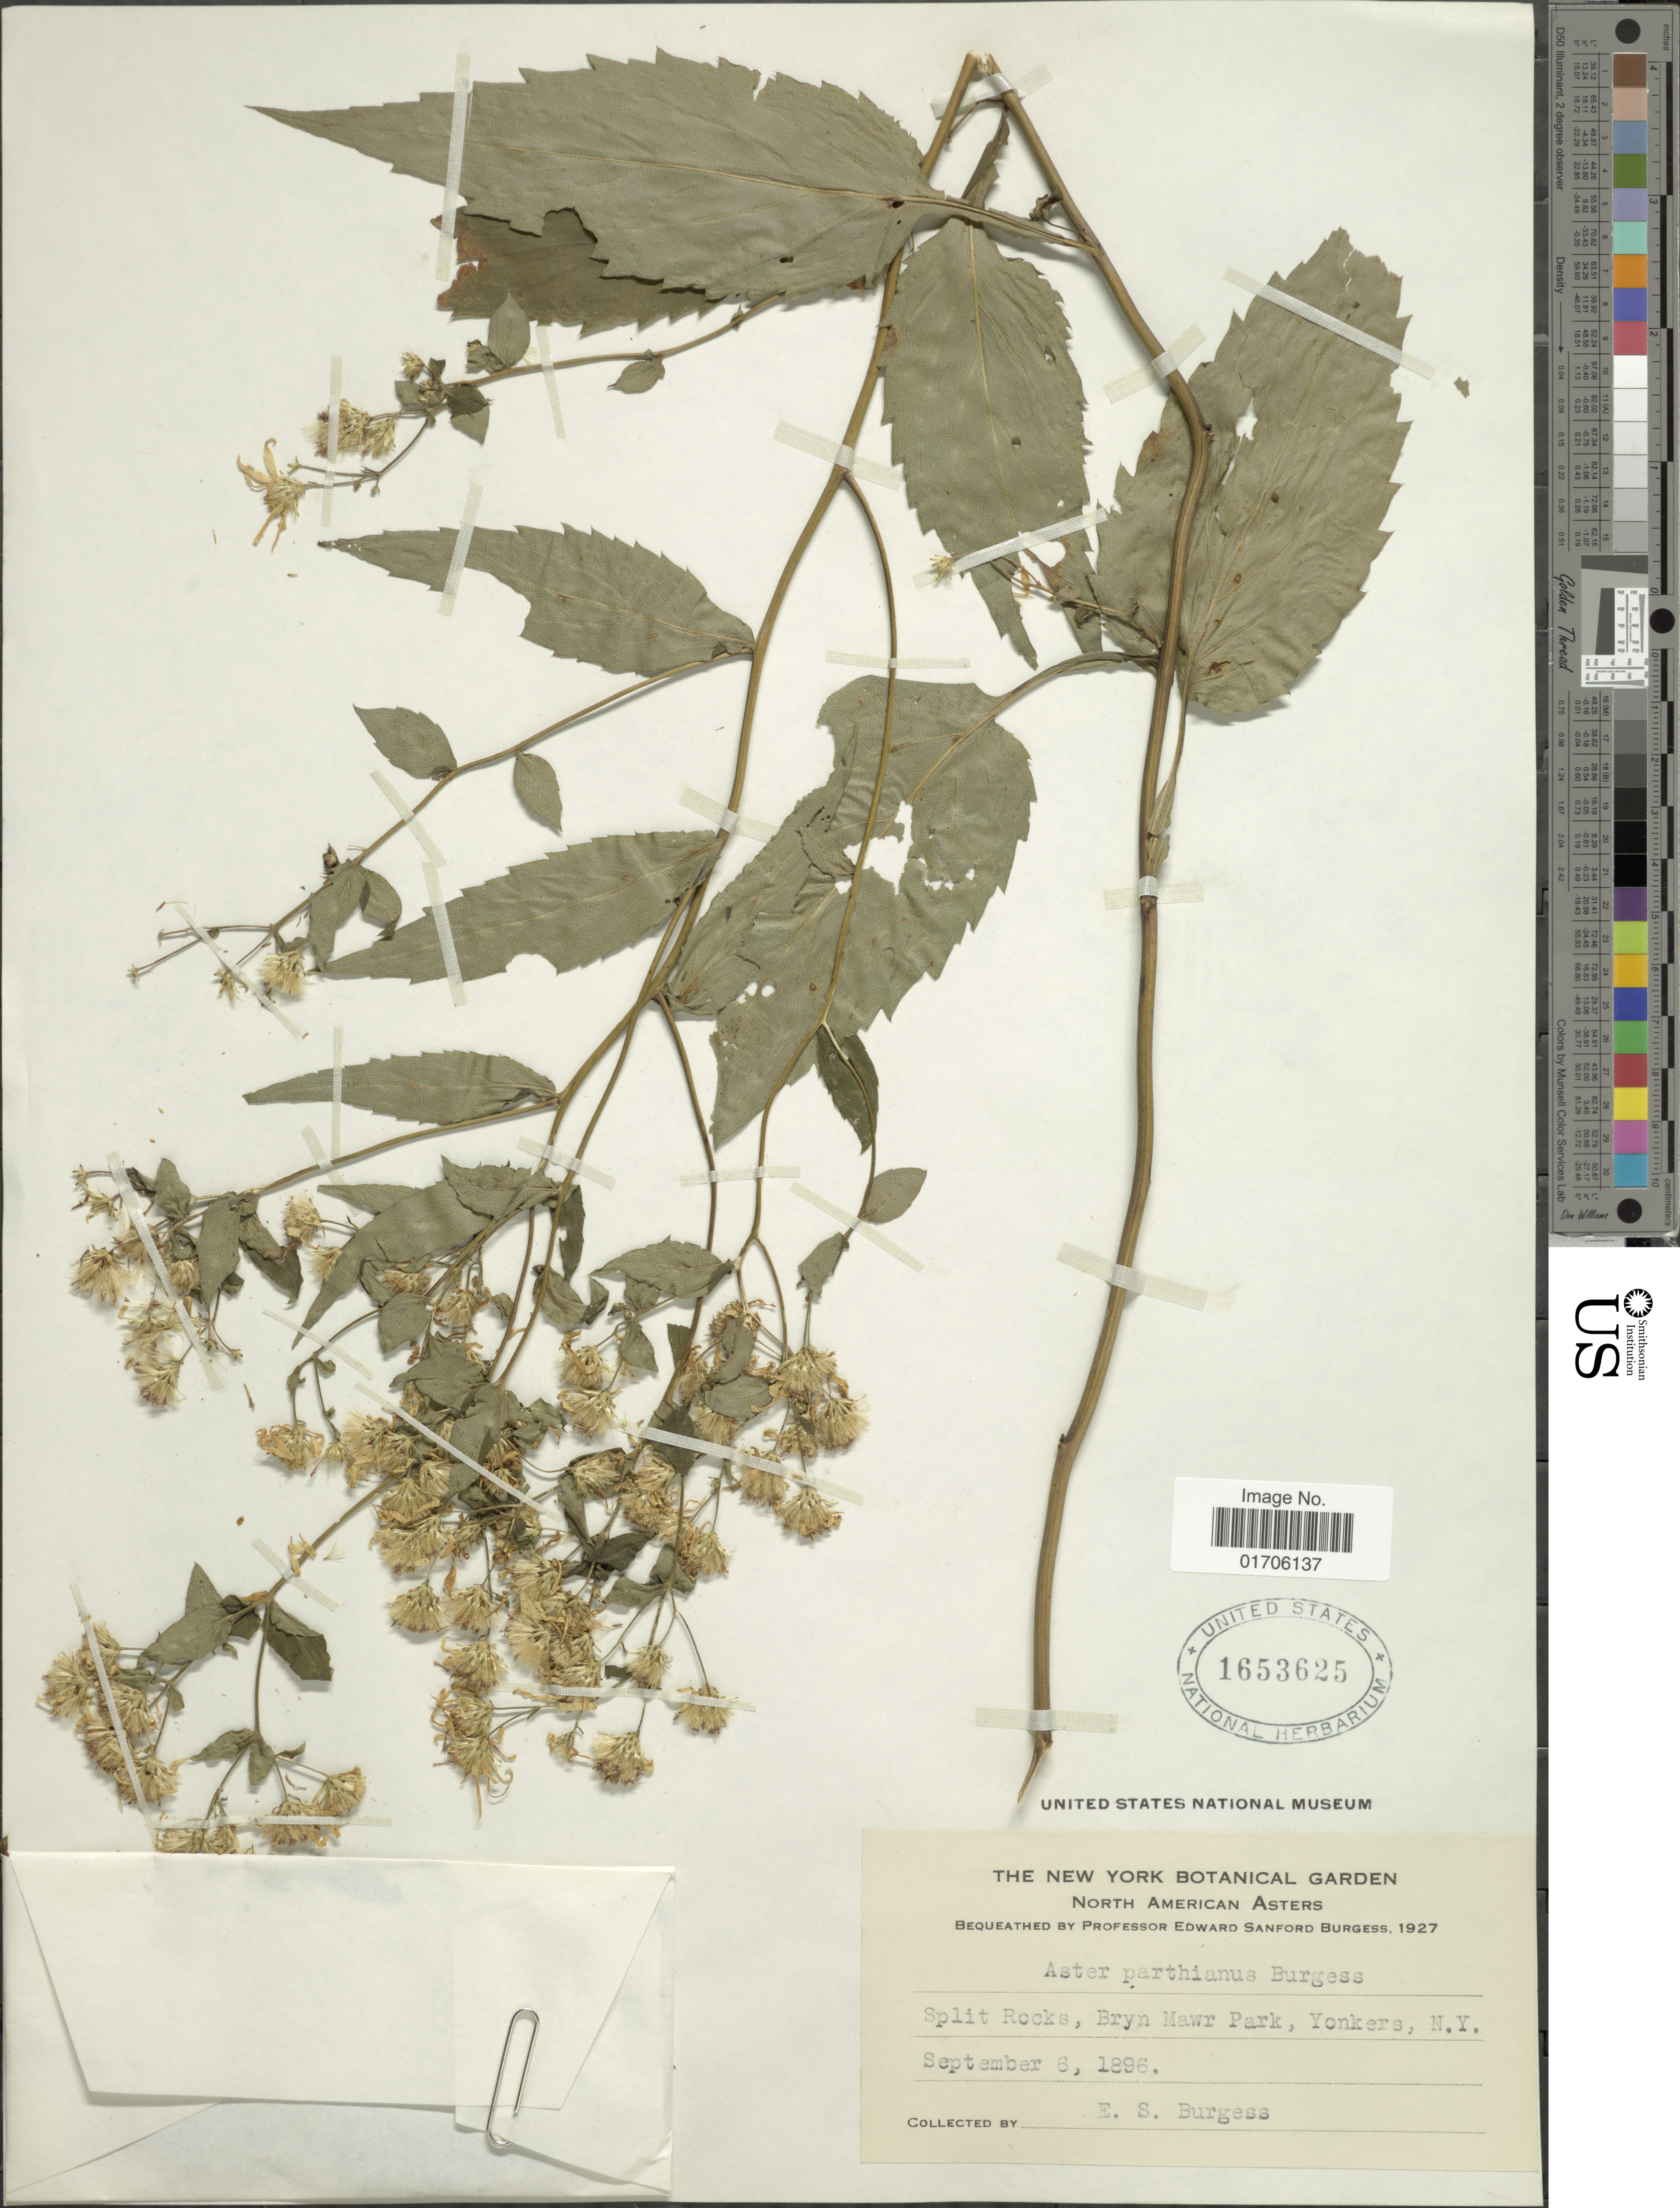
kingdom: Plantae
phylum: Tracheophyta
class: Magnoliopsida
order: Asterales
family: Asteraceae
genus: Aster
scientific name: Aster parthianus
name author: E.S. Burgess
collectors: E. Burgess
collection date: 1896-09-06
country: United States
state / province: New York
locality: Split Rocks, Bryn Mawr Park, Yonkers, N.Y.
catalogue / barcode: US 1653625